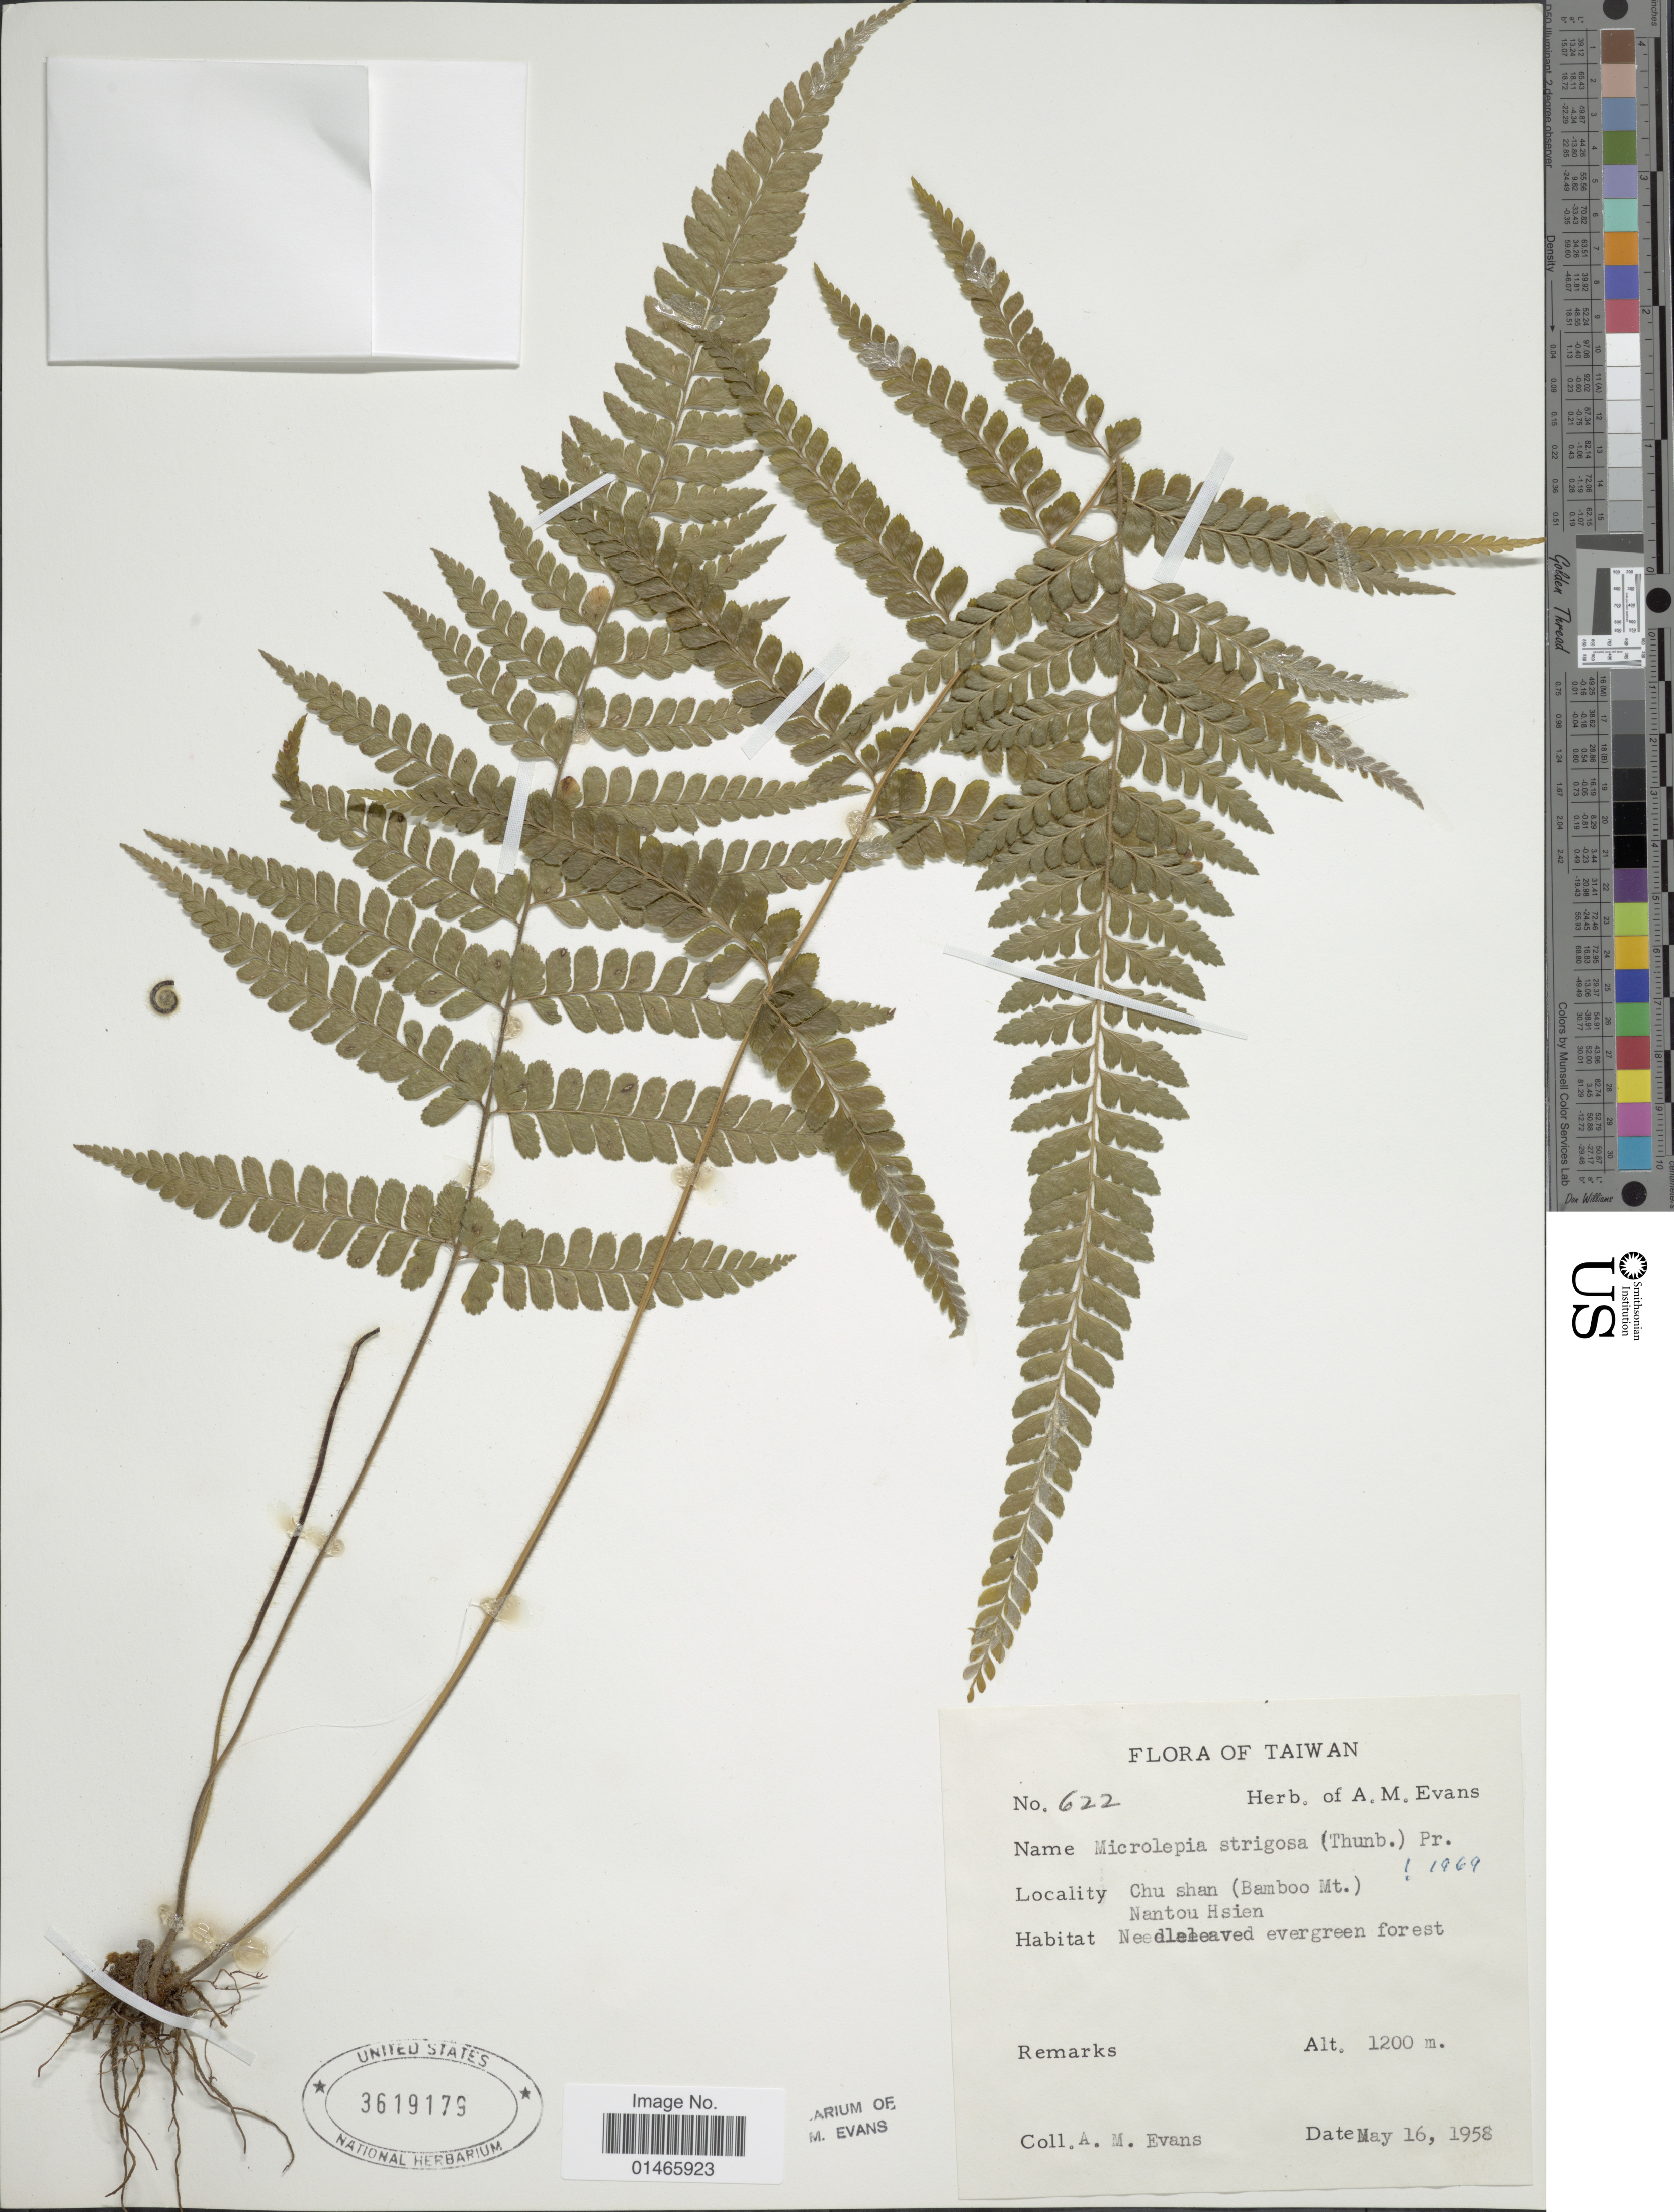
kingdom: Plantae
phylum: Tracheophyta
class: Polypodiopsida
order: Polypodiales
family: Dennstaedtiaceae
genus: Microlepia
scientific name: Microlepia strigosa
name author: (Thunb.) J. Presl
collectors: A. M. Evans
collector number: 622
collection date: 1958-05-16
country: Taiwan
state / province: Nantou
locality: Chu shan (Bamboo Mt), Nantou Hsien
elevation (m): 1200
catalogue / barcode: US 3619179